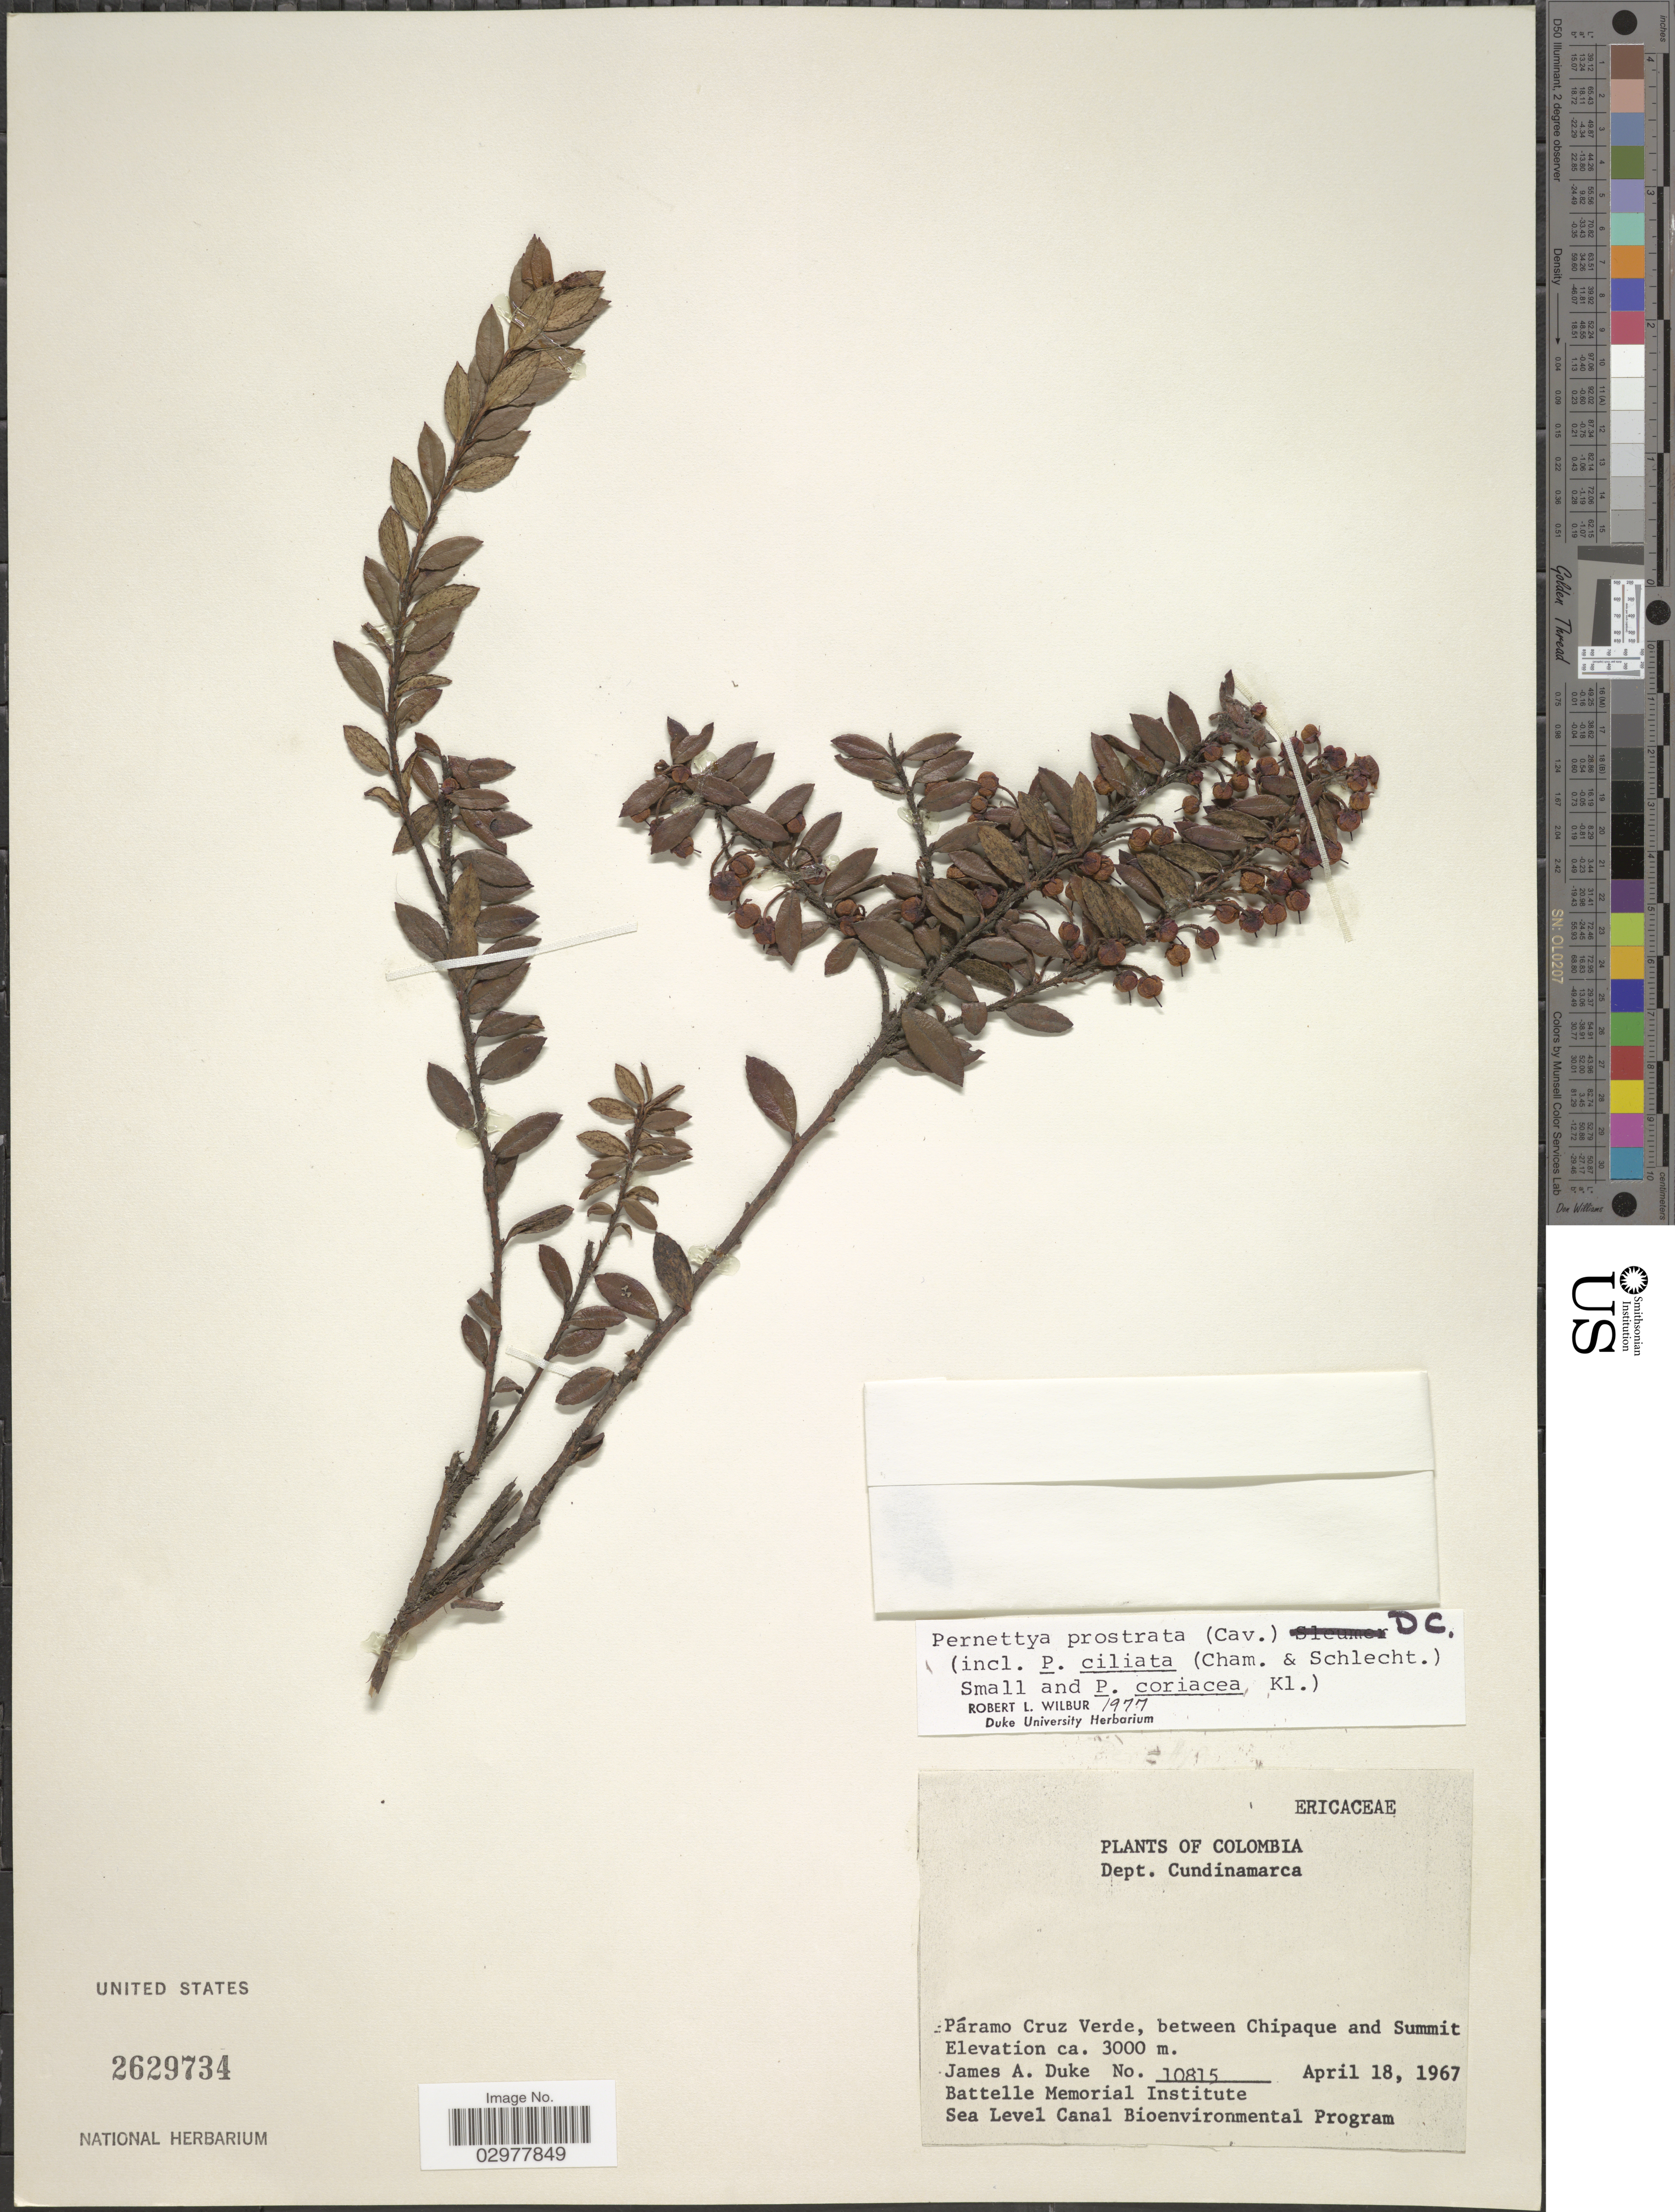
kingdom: Plantae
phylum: Tracheophyta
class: Magnoliopsida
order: Ericales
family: Ericaceae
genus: Pernettya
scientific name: Pernettya prostrata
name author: (Cav.) DC.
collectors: J. A. Duke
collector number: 10815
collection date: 1967-04-18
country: Colombia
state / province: Cundinamarca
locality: Dept. Cundinamarca. Páramo Cruz Verde, between Chipaque and Summit.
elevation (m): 3000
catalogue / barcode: US 2629734